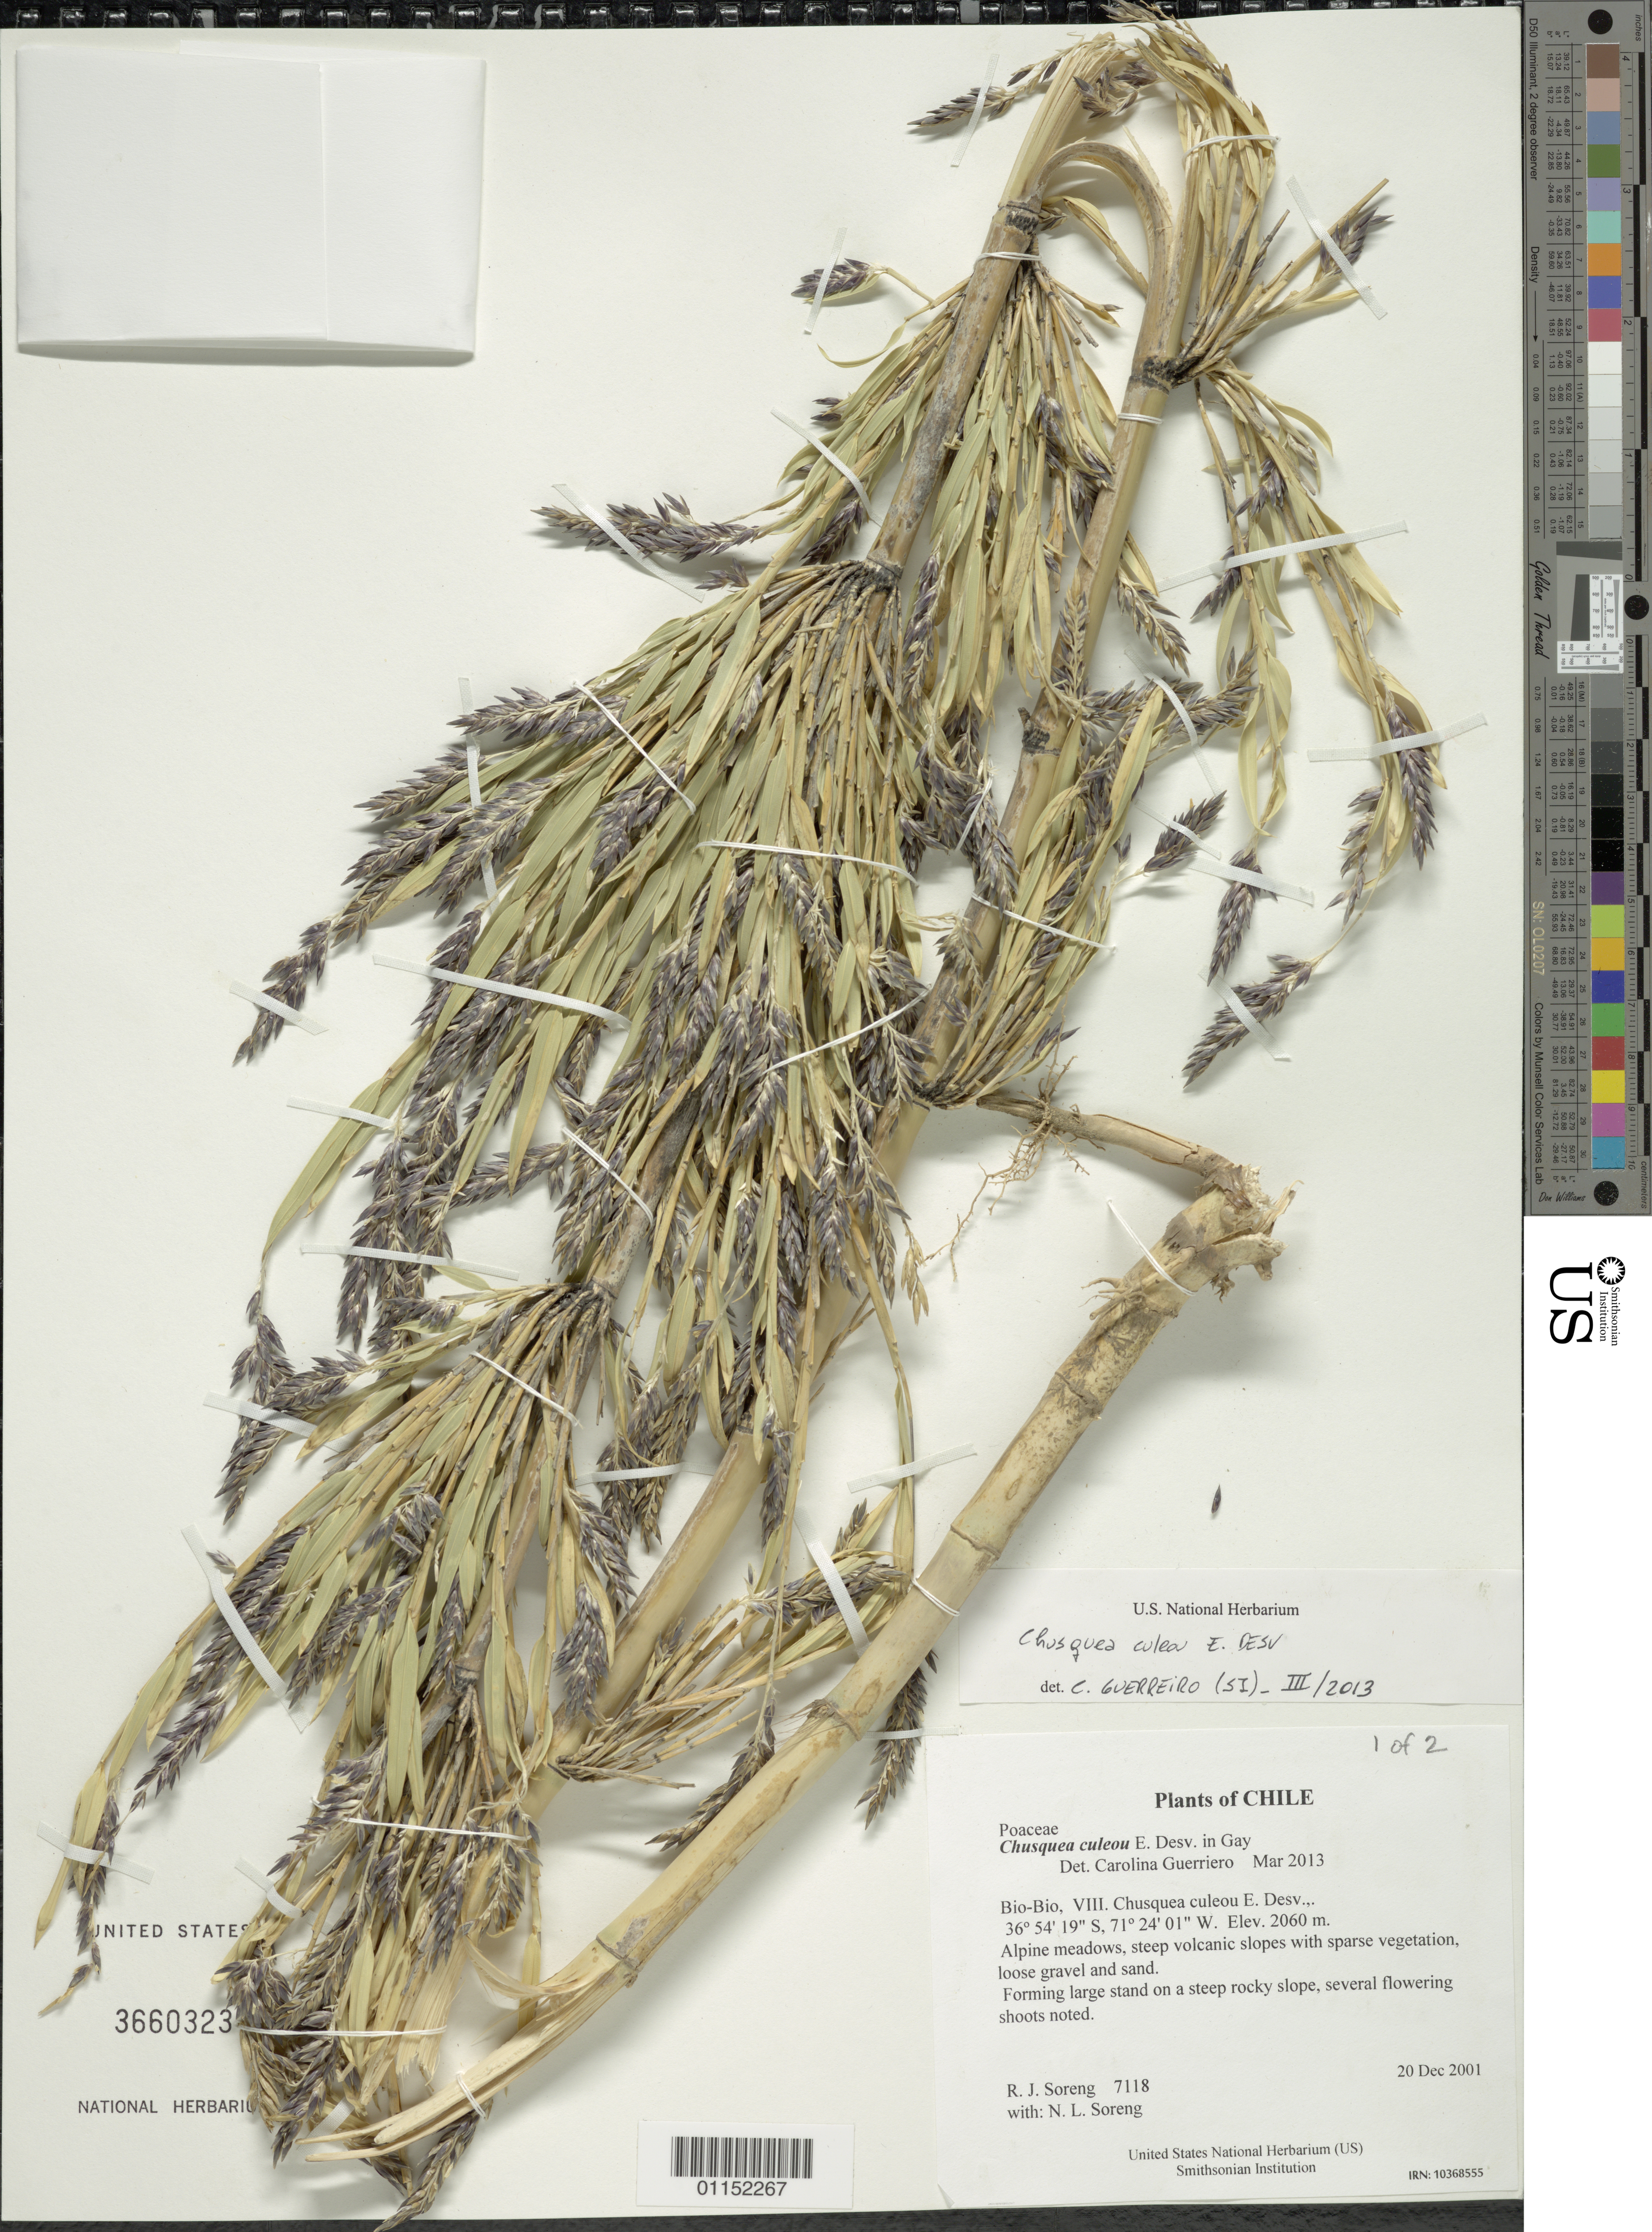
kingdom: Plantae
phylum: Tracheophyta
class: Liliopsida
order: Poales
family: Poaceae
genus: Chusquea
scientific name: Chusquea andina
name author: Phil.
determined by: McMurchie, Elizabeth, (UNITED STATES)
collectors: R. J. Soreng & N. L. Soreng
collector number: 7118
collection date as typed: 20 Dec 2001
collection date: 2001-12-20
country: Chile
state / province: Bio-Bío (VIII)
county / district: VIII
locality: Chusquea culeou E. Desv.,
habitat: Alpine meadows, steep volcanic slopes with sparse vegetation, loose gravel and sand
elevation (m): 2060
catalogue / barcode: US 3660323